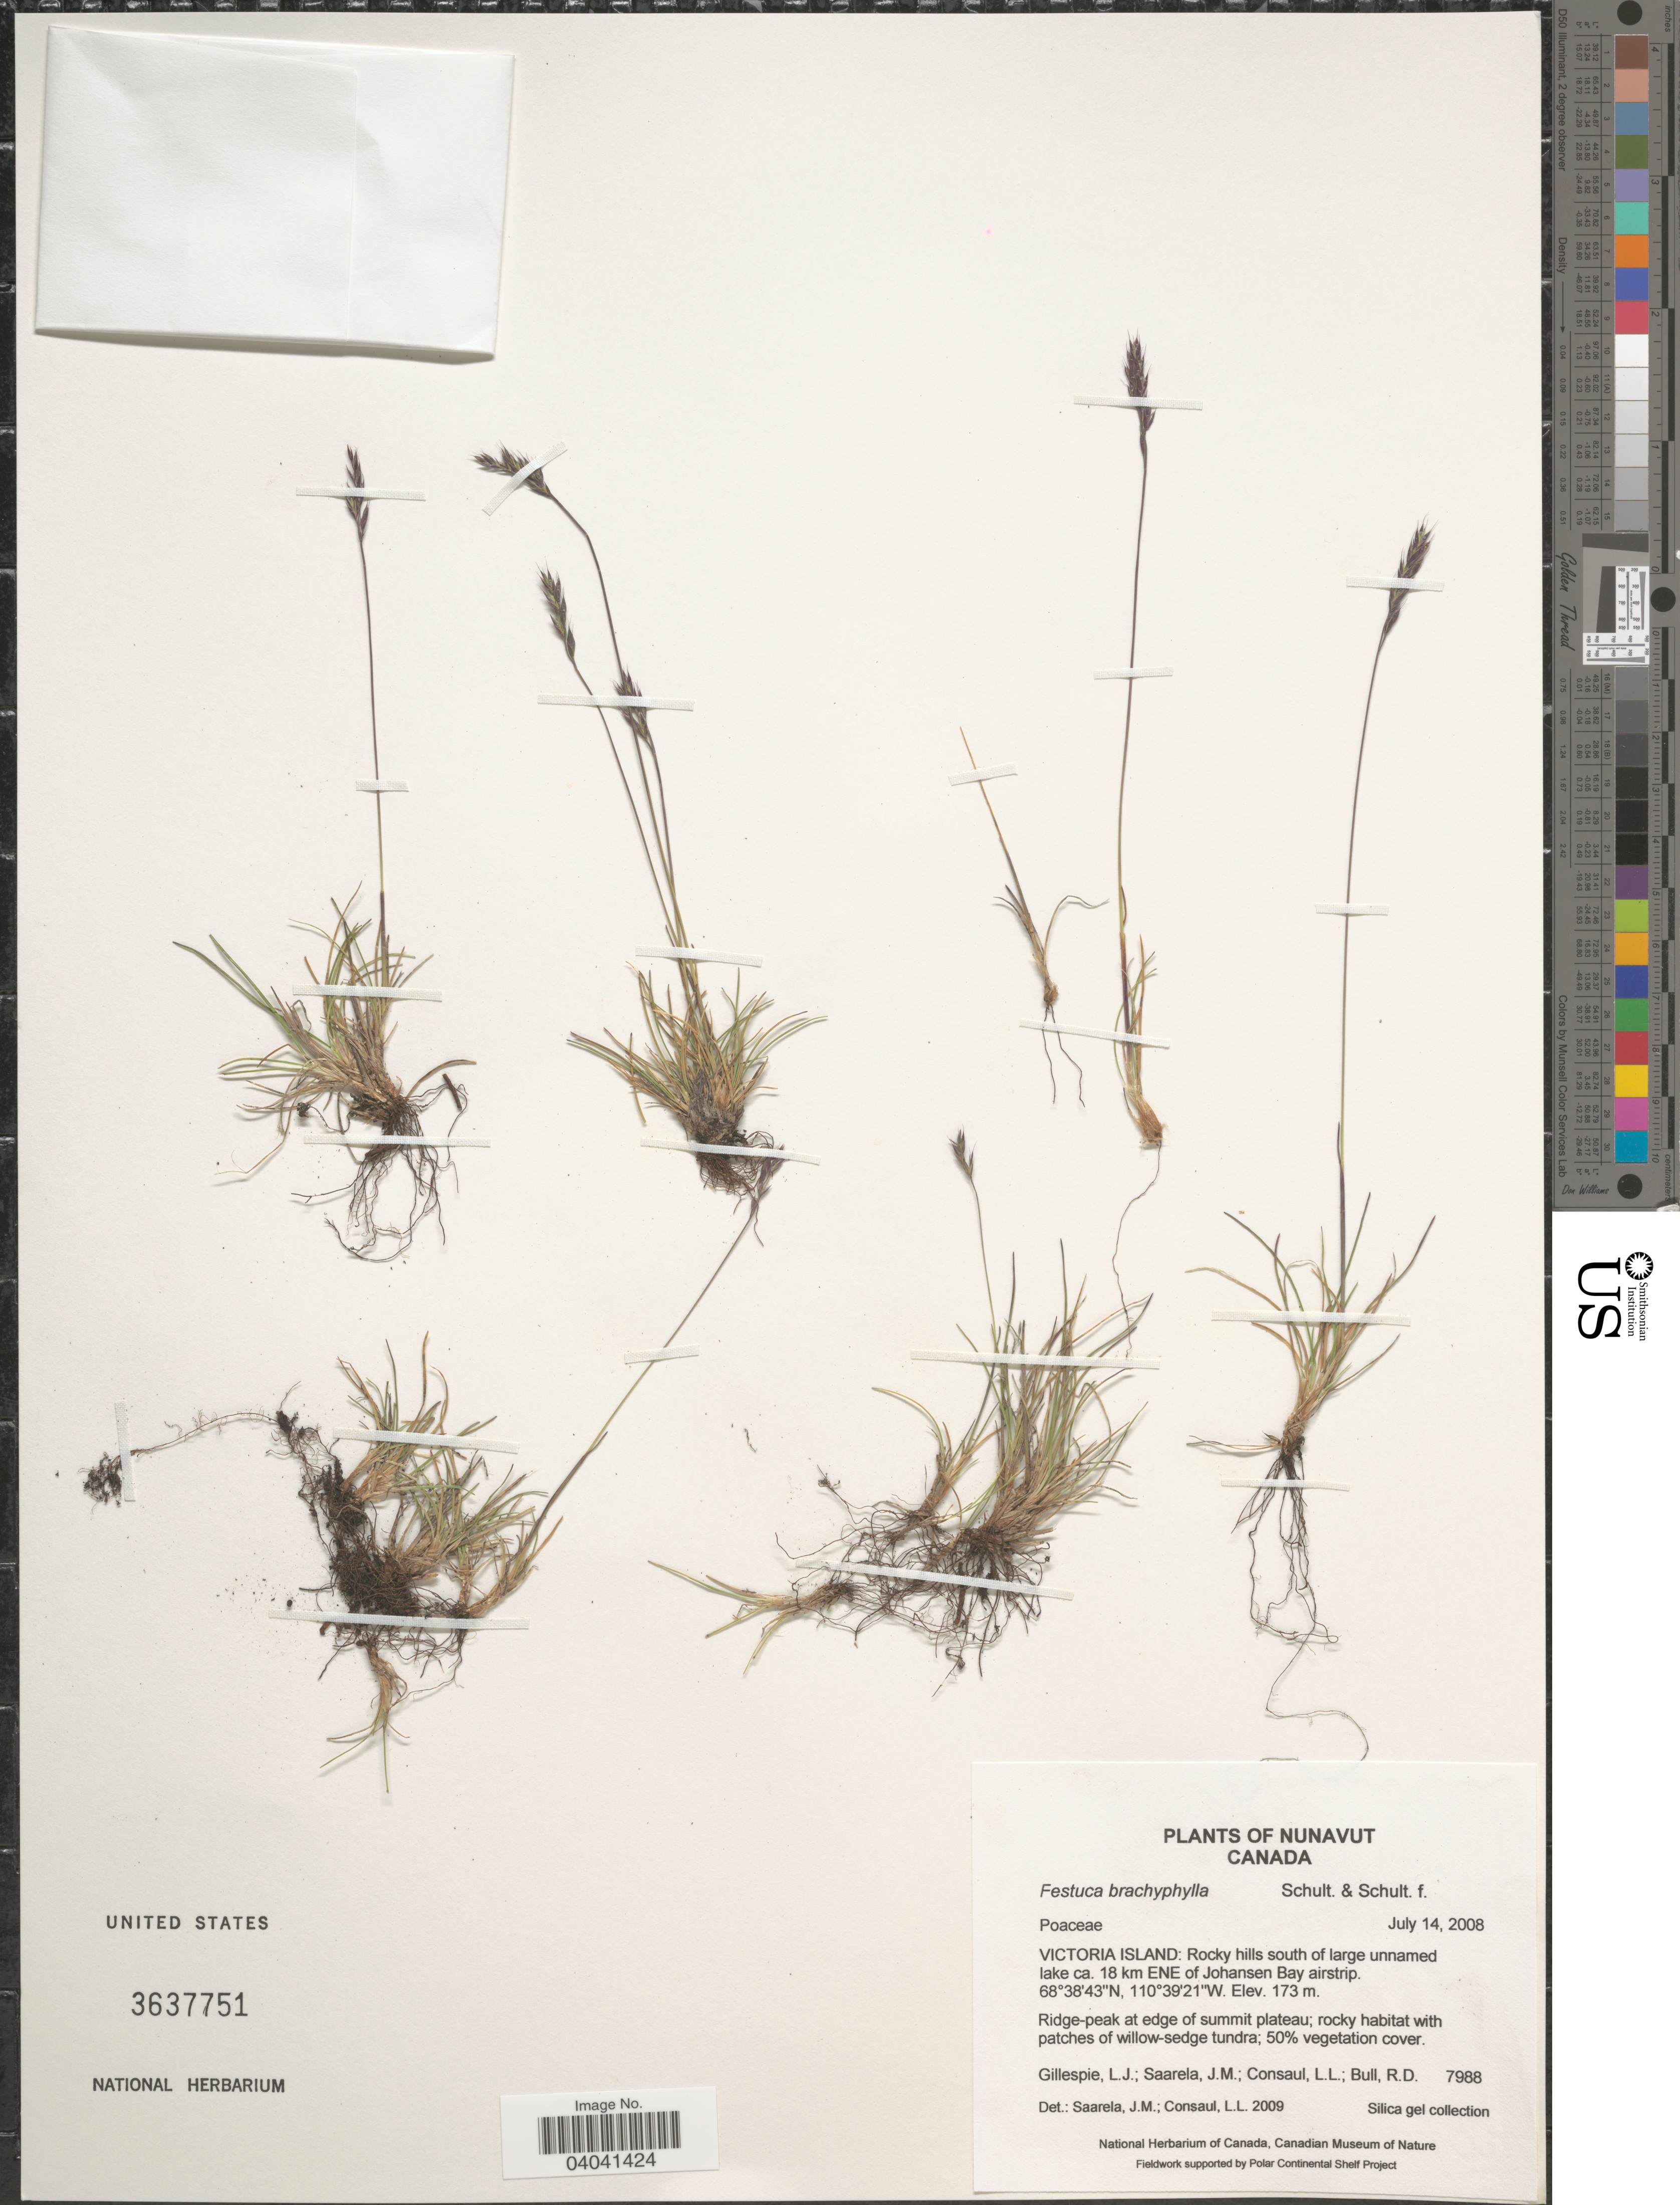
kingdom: Plantae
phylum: Tracheophyta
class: Liliopsida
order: Poales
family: Poaceae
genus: Festuca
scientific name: Festuca brachyphylla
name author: Schult. & Schult. f.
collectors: L. Gillespie, J. Saarela, L. Consaul & R. Bull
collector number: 7988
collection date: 2008-07-14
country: Canada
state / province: Nunavut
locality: Victoria Island: Rocky hills south of large unnamed lake ca. 18 km ENE of Johansen Bay airstrip.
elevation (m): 173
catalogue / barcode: US 3637751